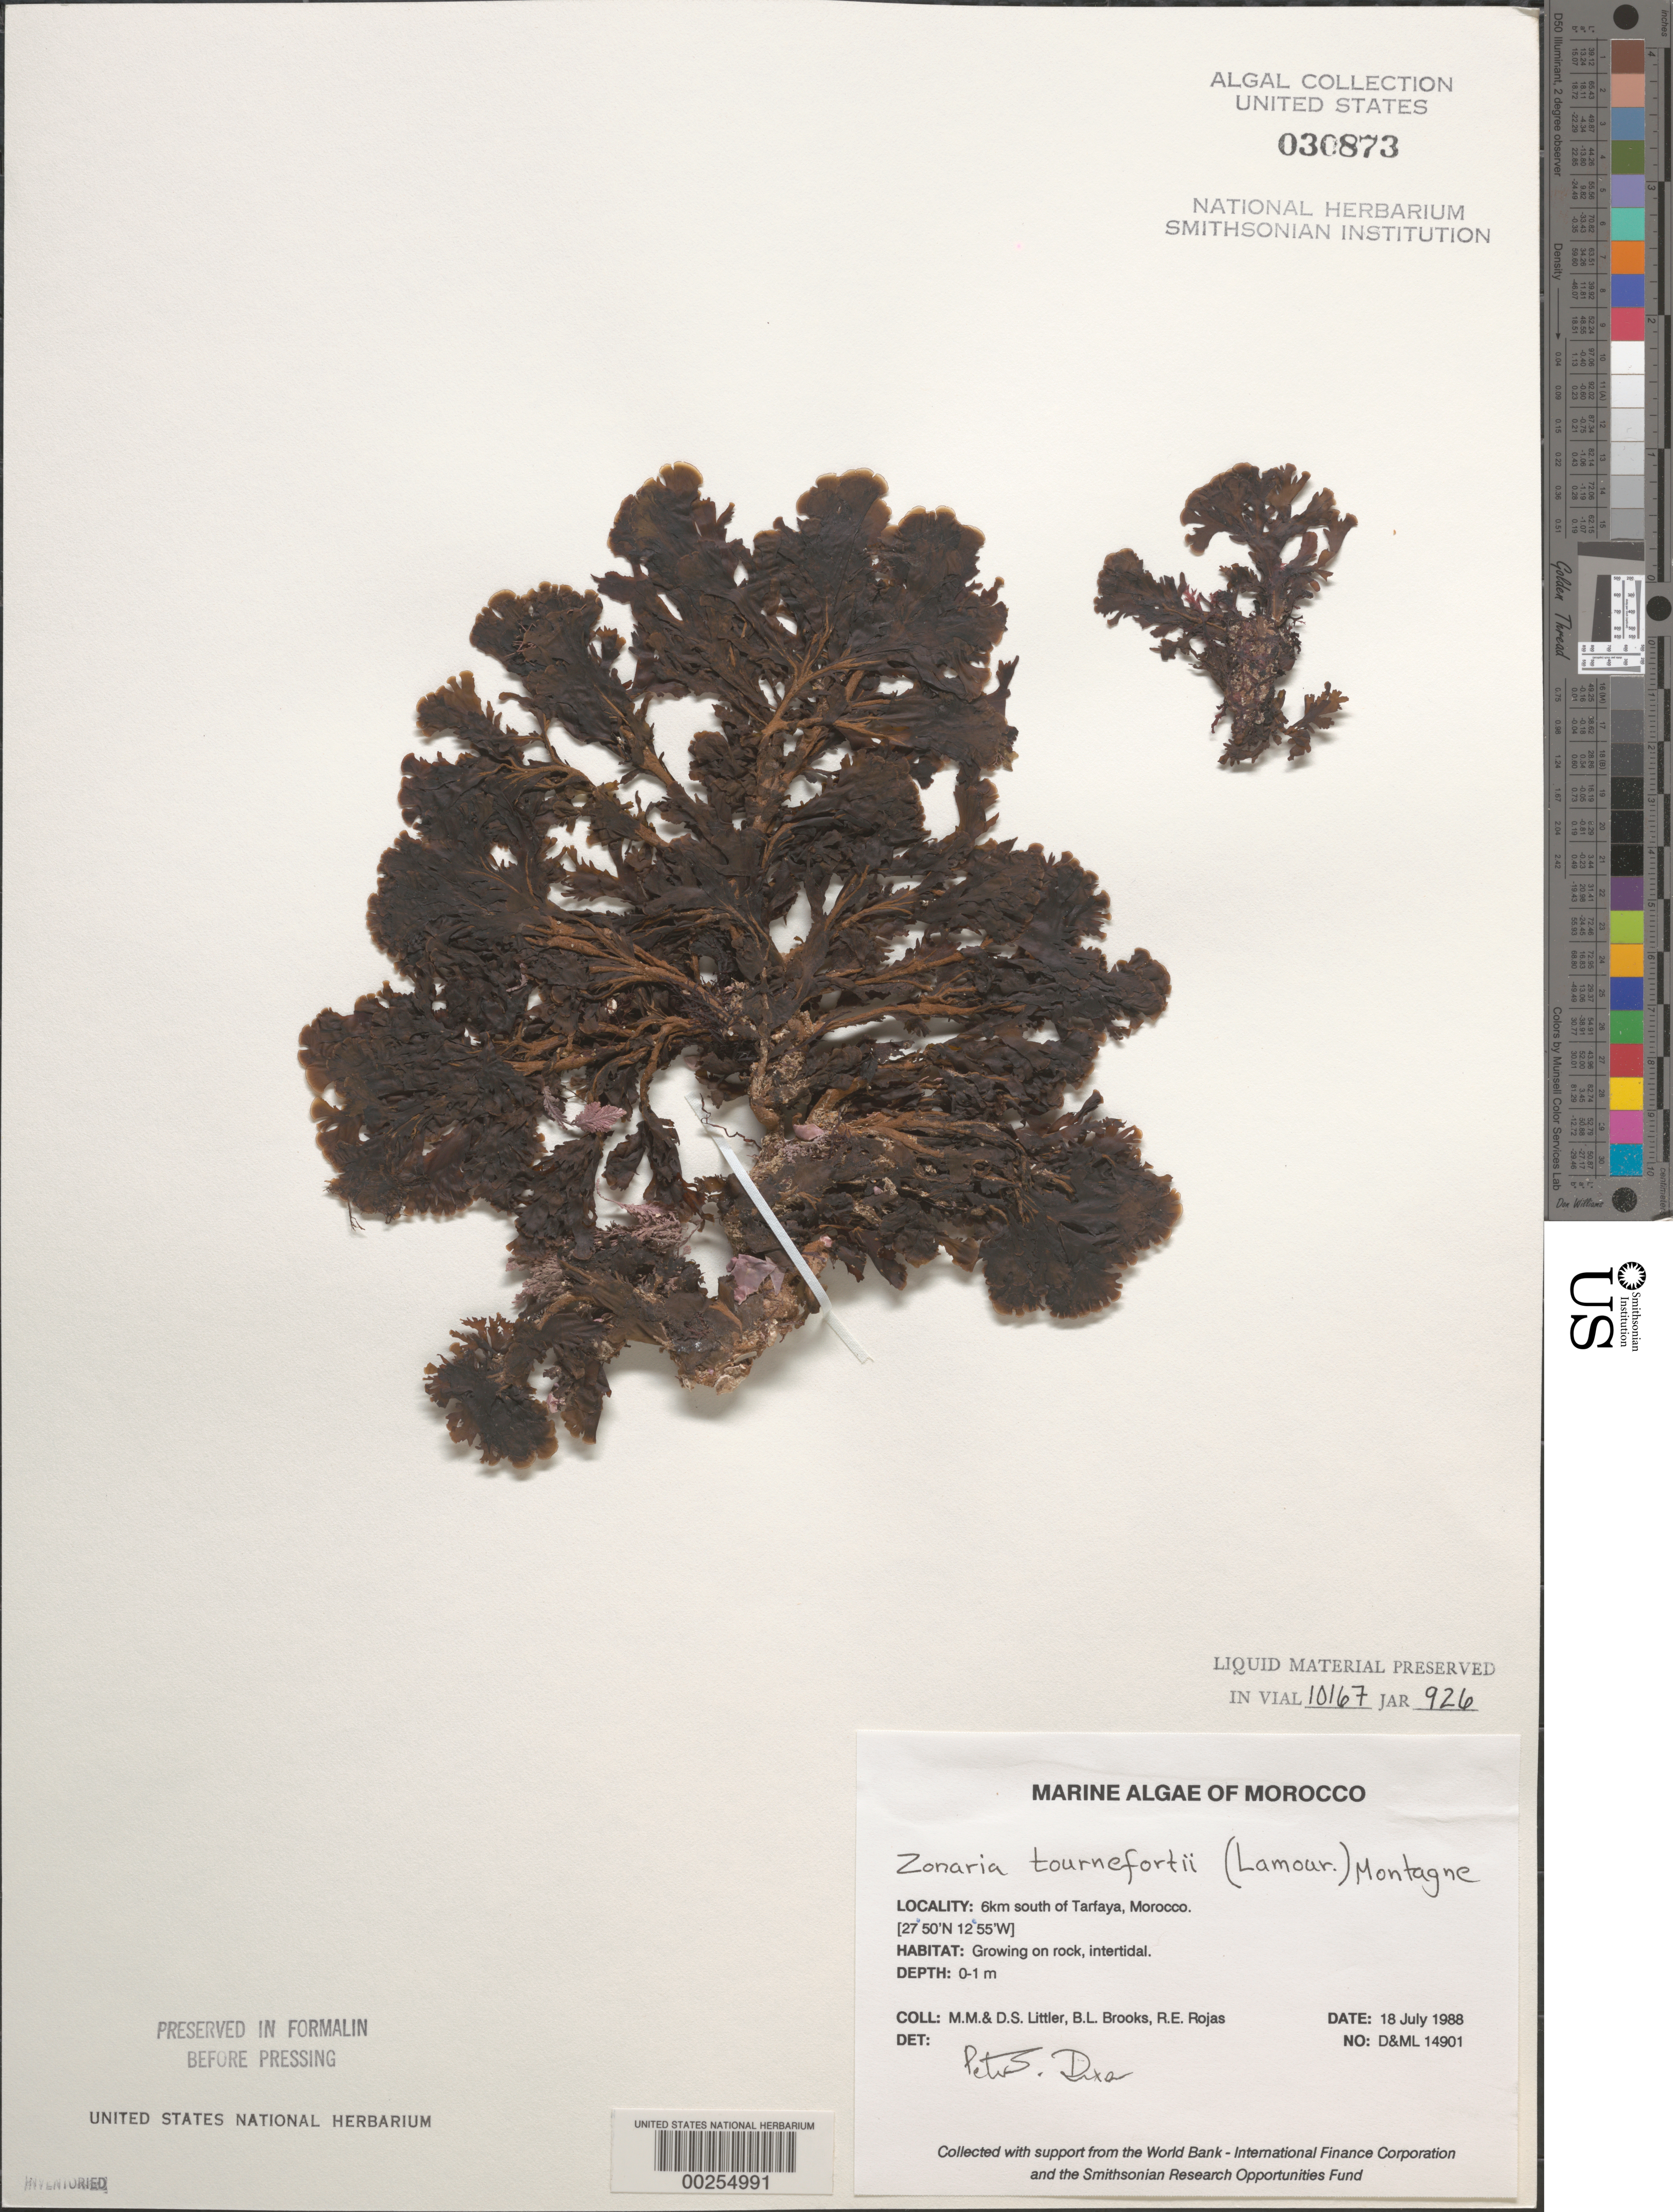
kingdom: Chromista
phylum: Ochrophyta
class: Phaeophyceae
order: Dictyotales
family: Dictyotaceae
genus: Zonaria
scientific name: Zonaria tournefortii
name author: (J.V.Lamouroux) Mont.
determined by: Dixon, P. S.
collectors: M. M. Littler, D. S. Littler, B. Brooks & R. Rojas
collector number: D&ML 14901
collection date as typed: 18 Jul 1988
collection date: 1988-07-18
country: Morocco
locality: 6 km south of Tarfaya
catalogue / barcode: US 30873